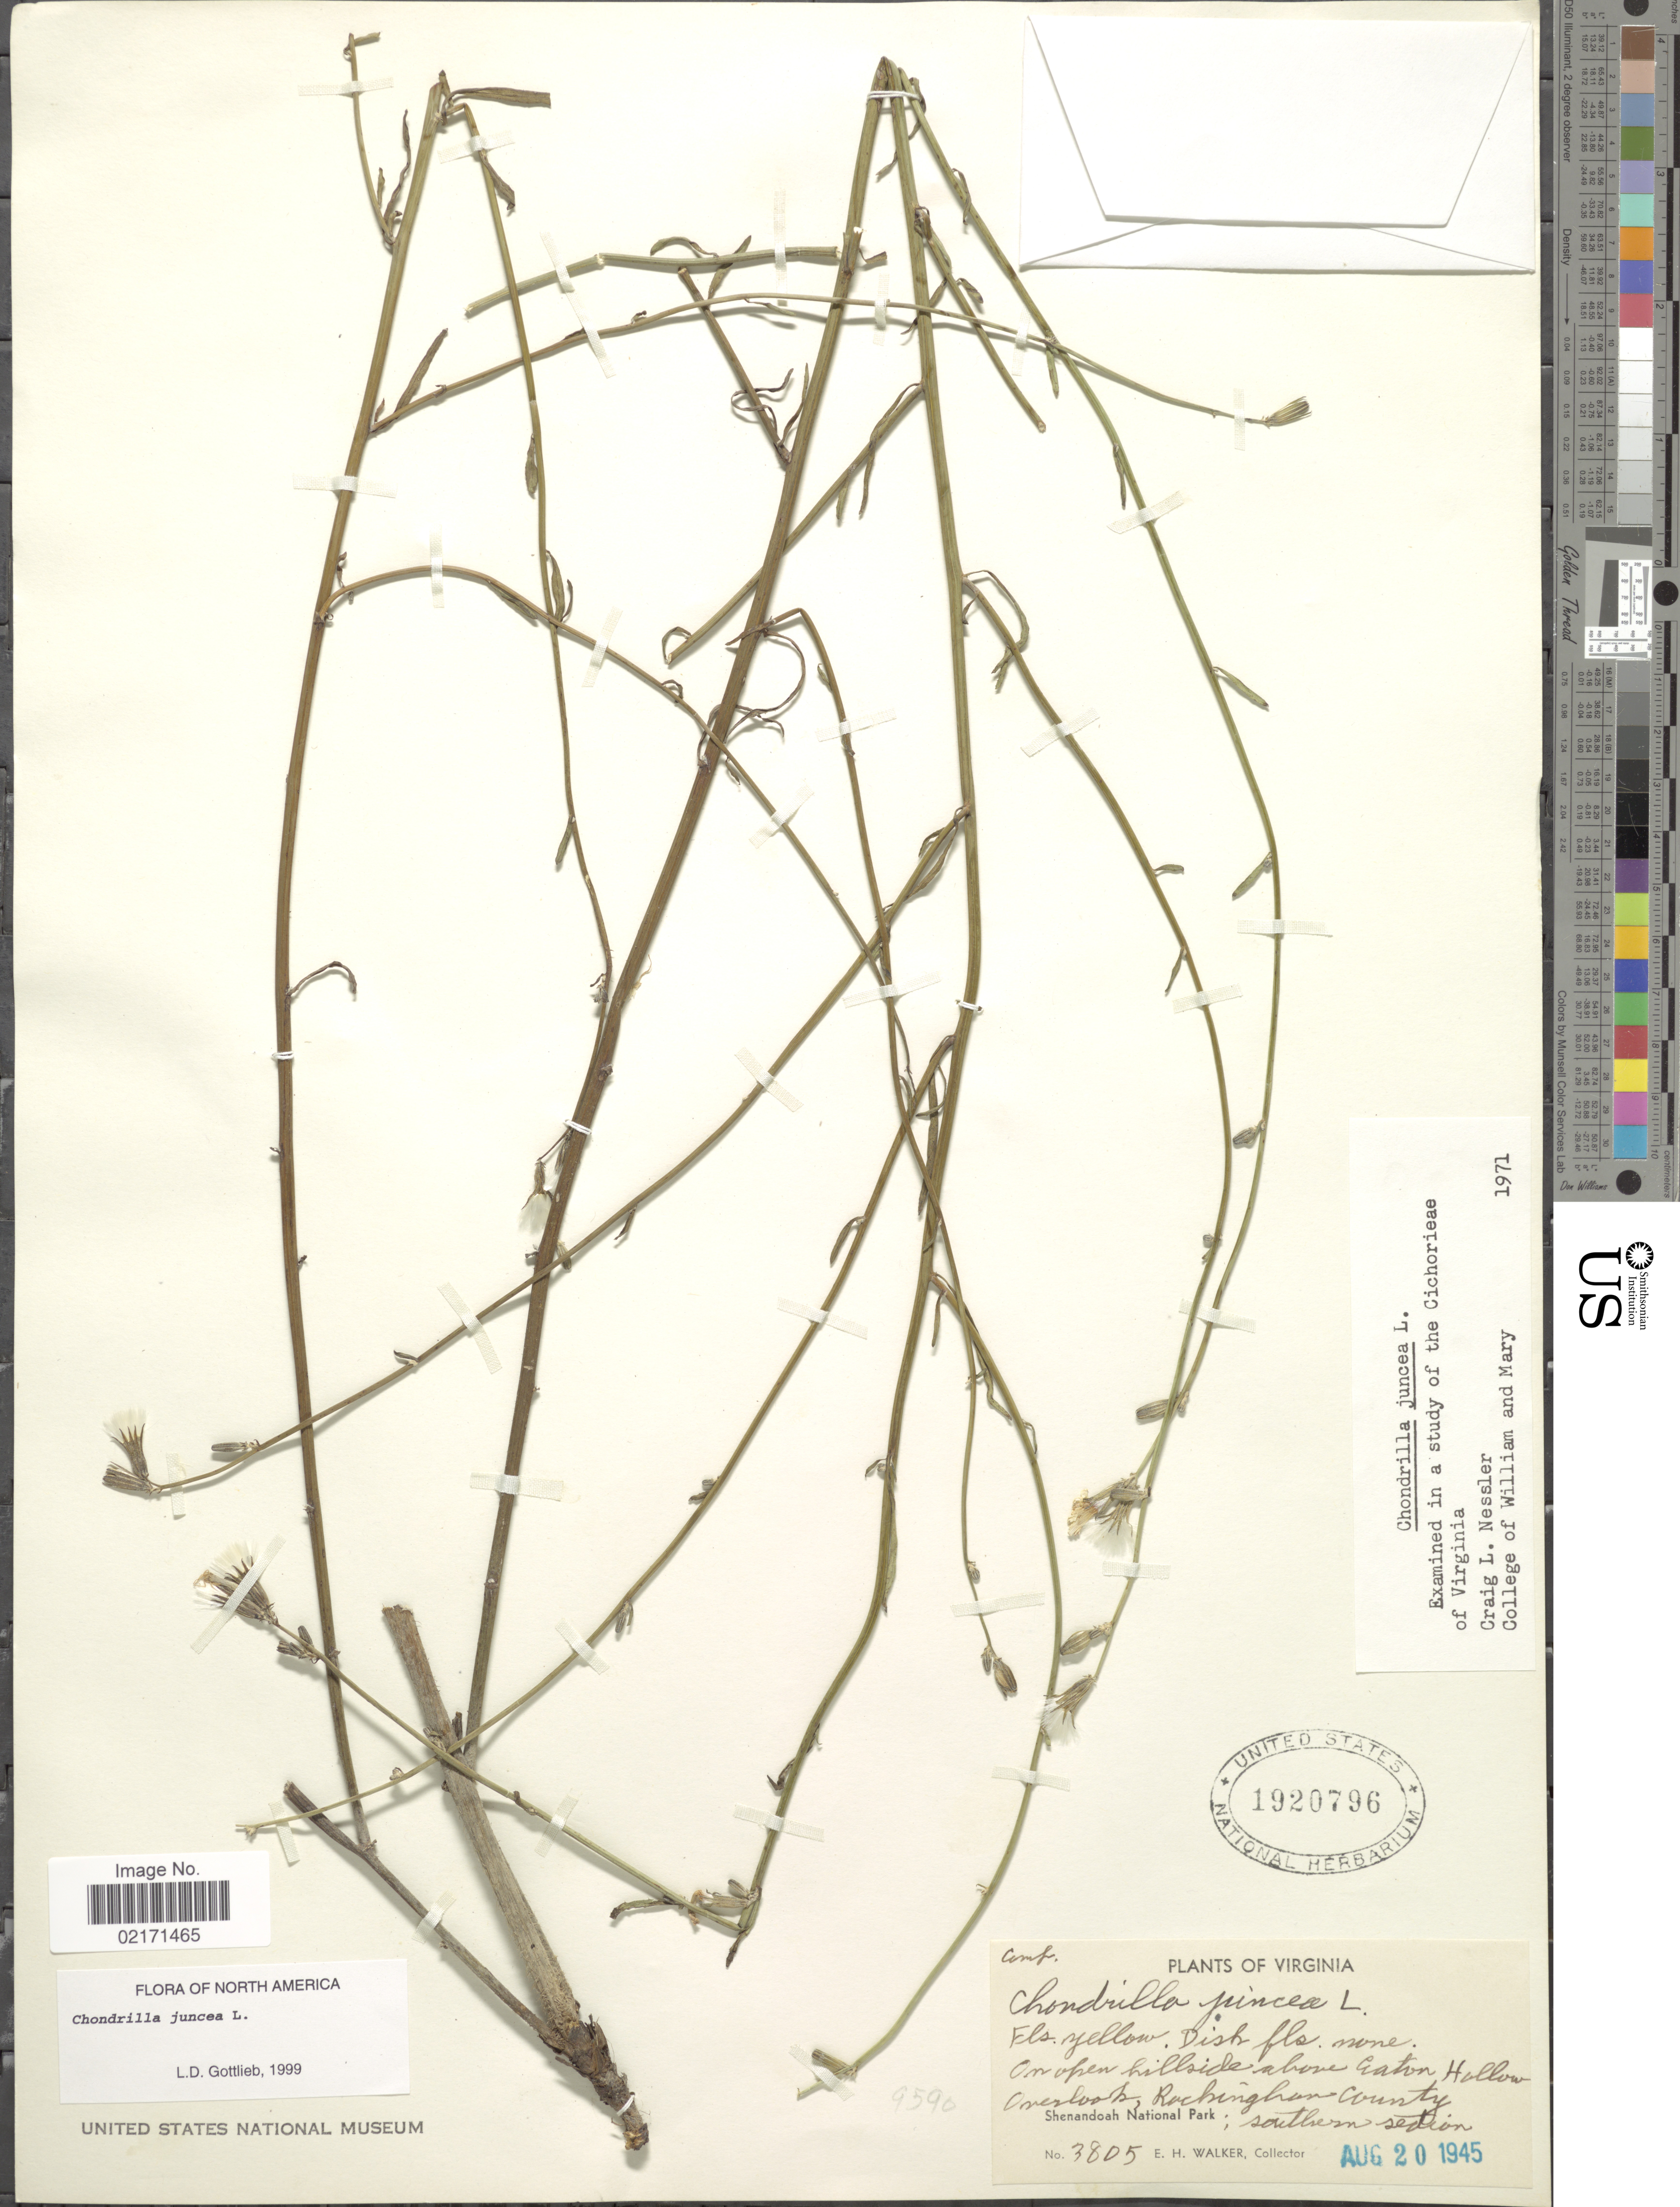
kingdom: Plantae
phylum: Tracheophyta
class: Magnoliopsida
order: Asterales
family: Asteraceae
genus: Chondrilla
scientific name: Chondrilla juncea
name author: L.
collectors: E. H. Walker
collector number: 3805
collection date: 1945-08-20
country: United States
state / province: Virginia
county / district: Rockingham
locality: On open hillside above Eaton Hollow overlook, Rockingham County, Shenandoah National Park; southern section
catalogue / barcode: US 1920796